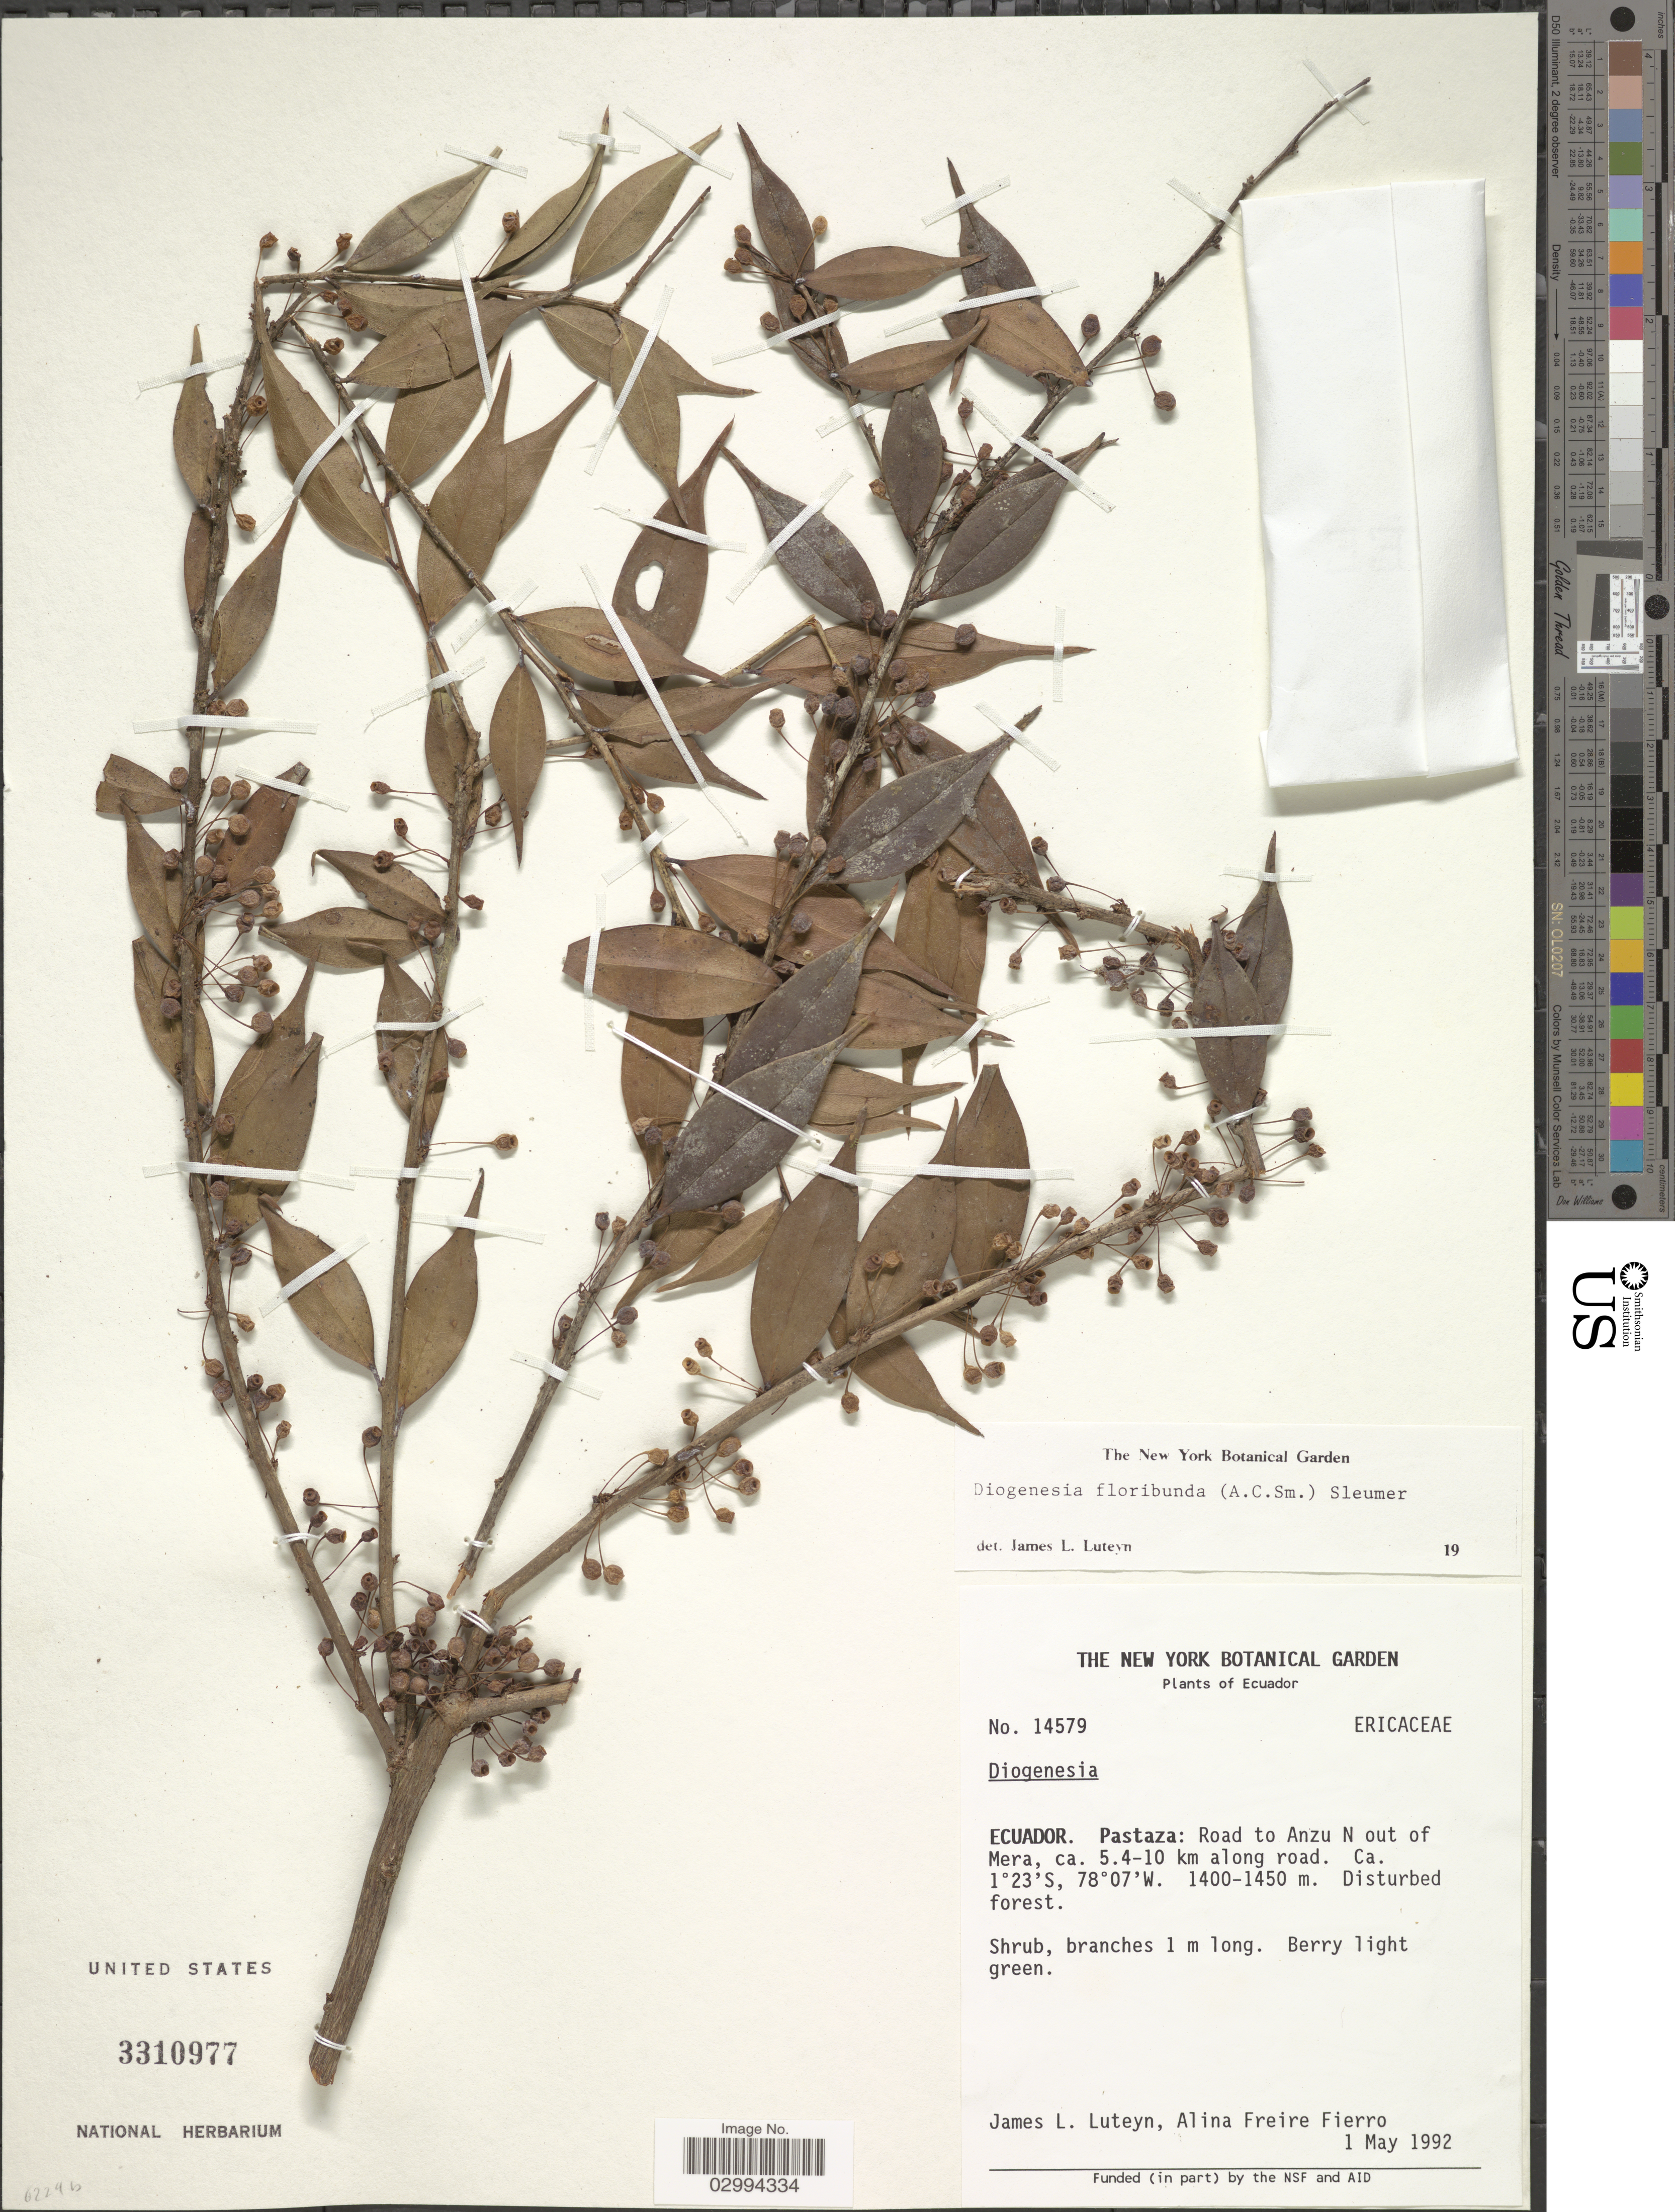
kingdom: Plantae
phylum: Tracheophyta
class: Magnoliopsida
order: Ericales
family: Ericaceae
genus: Diogenesia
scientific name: Diogenesia floribunda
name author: (A.C. Sm.) Sleumer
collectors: J. L. Luteyn & A. Freire-Fierro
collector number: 14579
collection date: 1992-05-01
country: Ecuador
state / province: Pastaza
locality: Road to Anzu N out of Mera, ca. 5.4-10 km along road.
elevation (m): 1400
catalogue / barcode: US 3310977